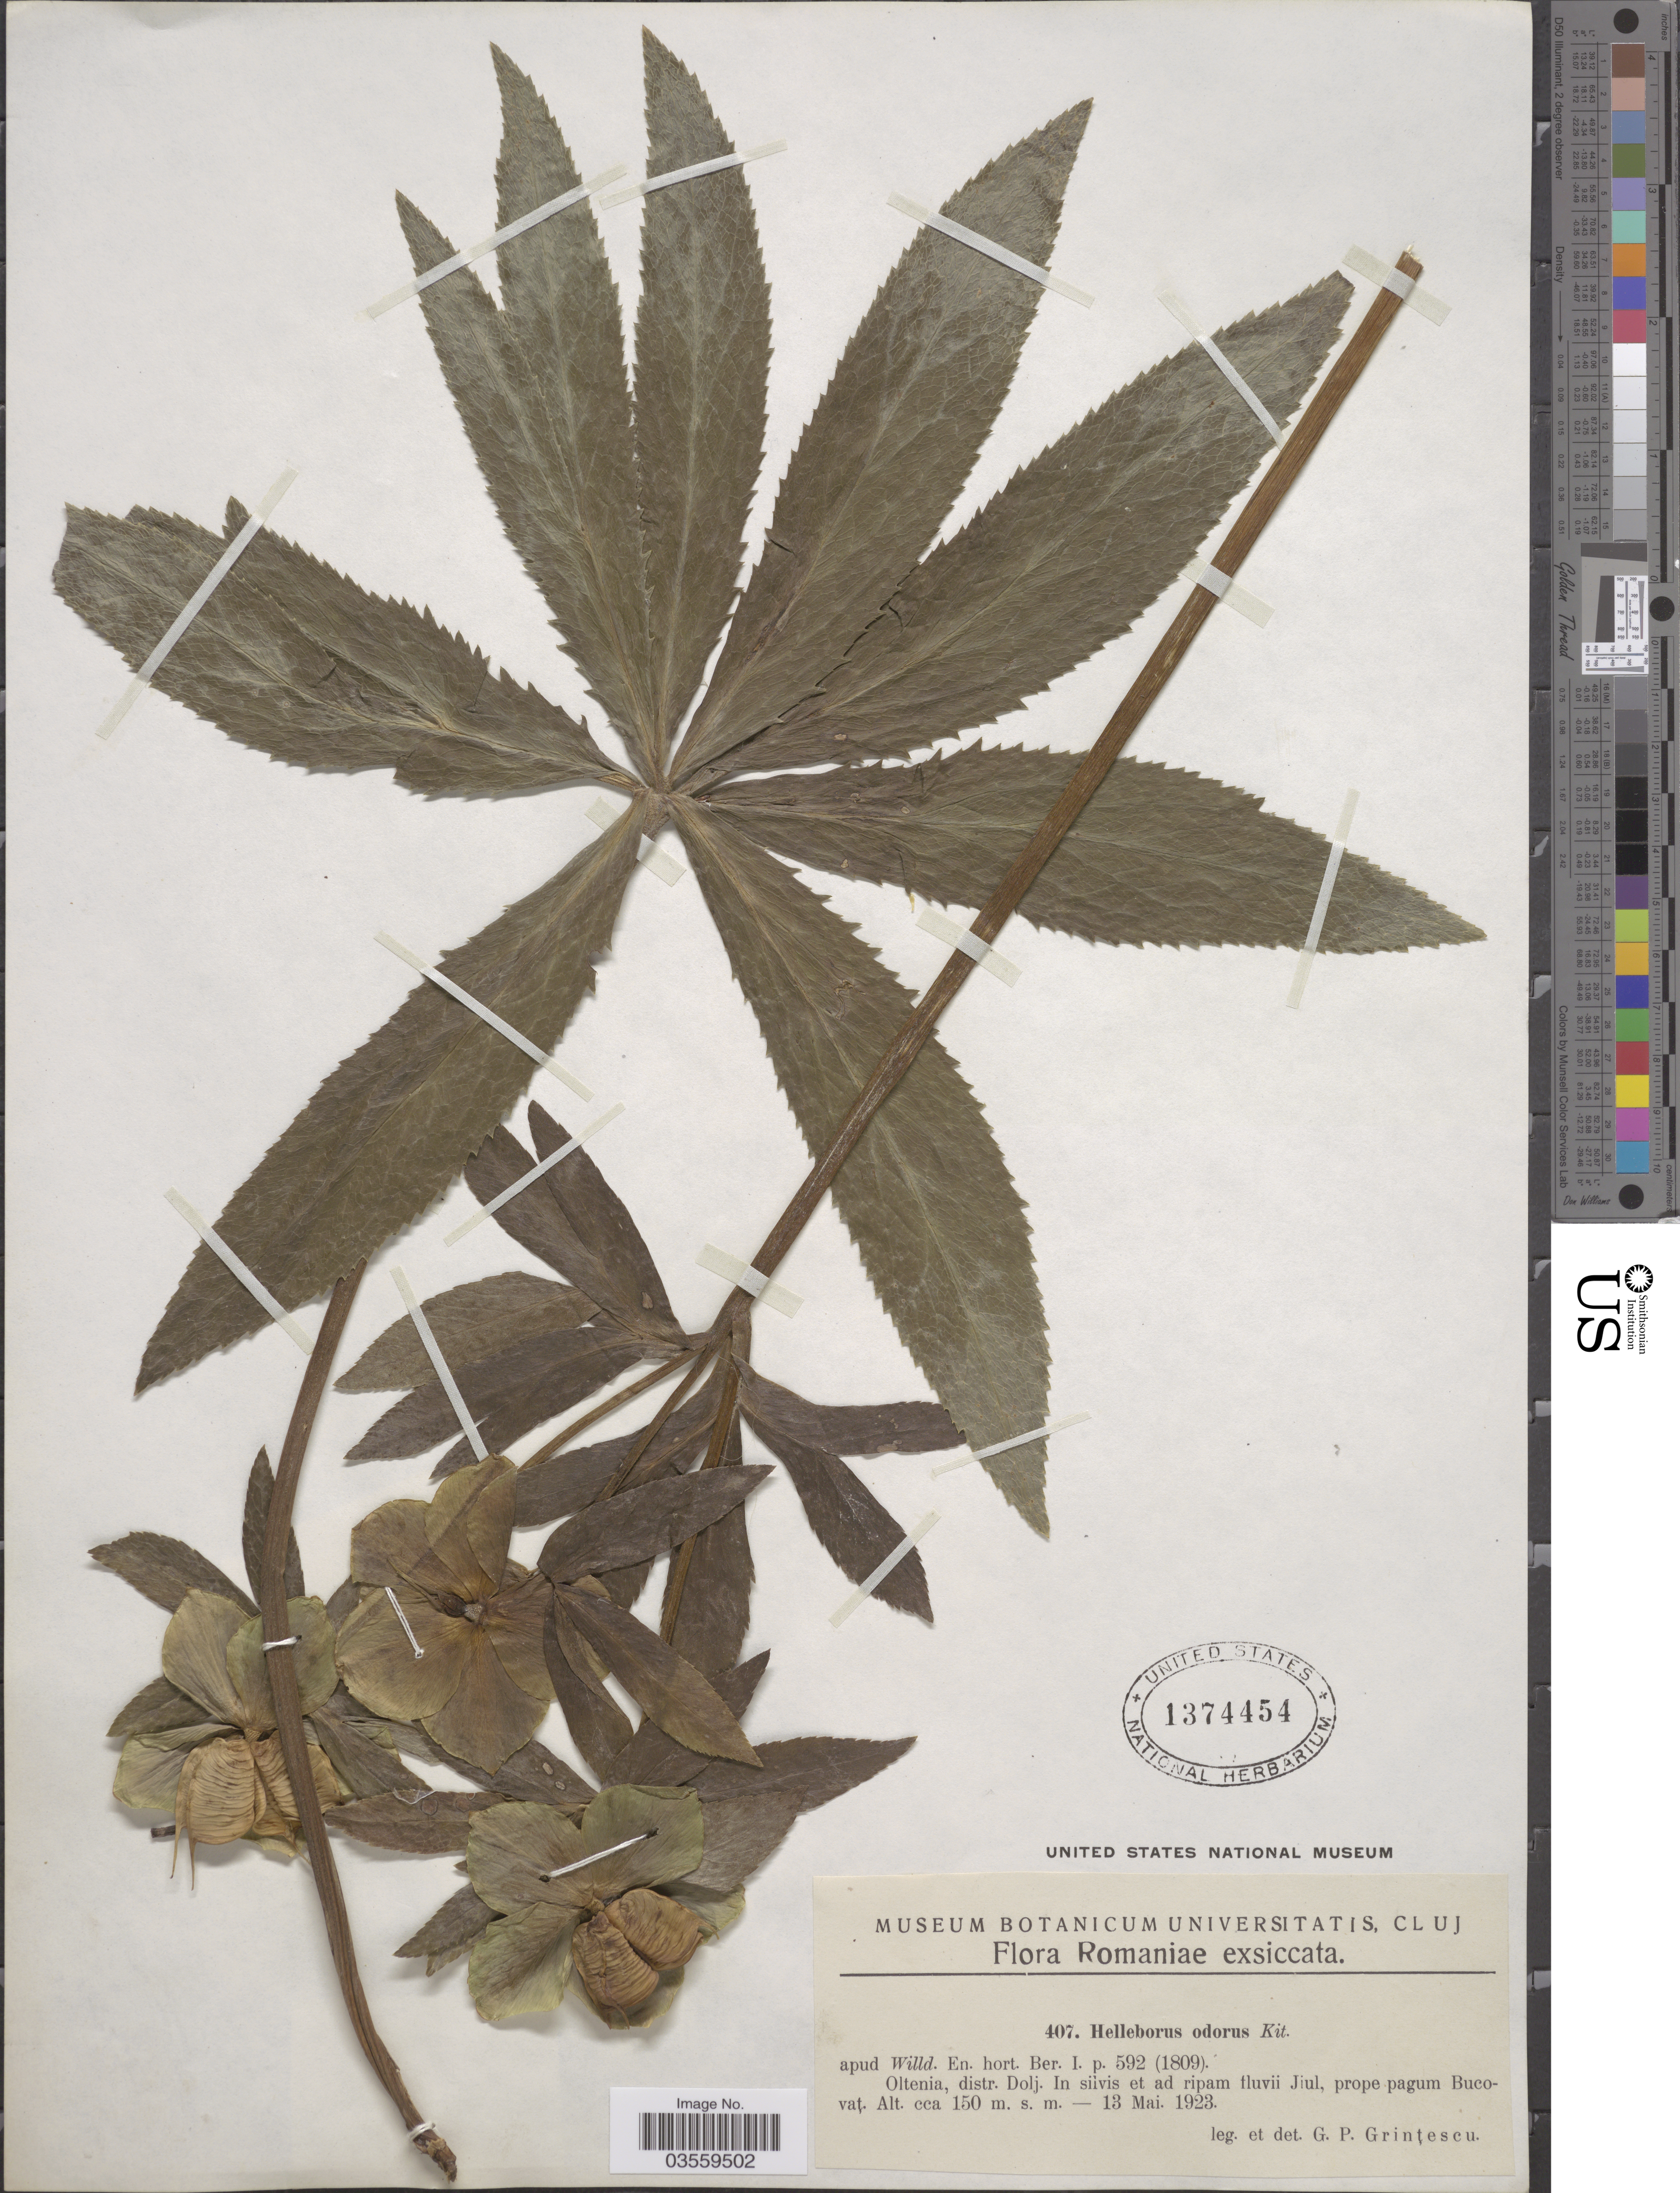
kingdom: Plantae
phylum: Tracheophyta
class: Magnoliopsida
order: Ranunculales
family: Ranunculaceae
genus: Helleborus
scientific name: Helleborus odorus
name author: Waldst. & Kit. ex Willd.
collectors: G. Grintescu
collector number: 407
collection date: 1923-05-13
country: Romania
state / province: Dolj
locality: Oltenia, distr. Dolj. In silvis et ad ripam fluvii Jiul, prope pagum Bucovat.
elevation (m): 150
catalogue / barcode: US 1374454